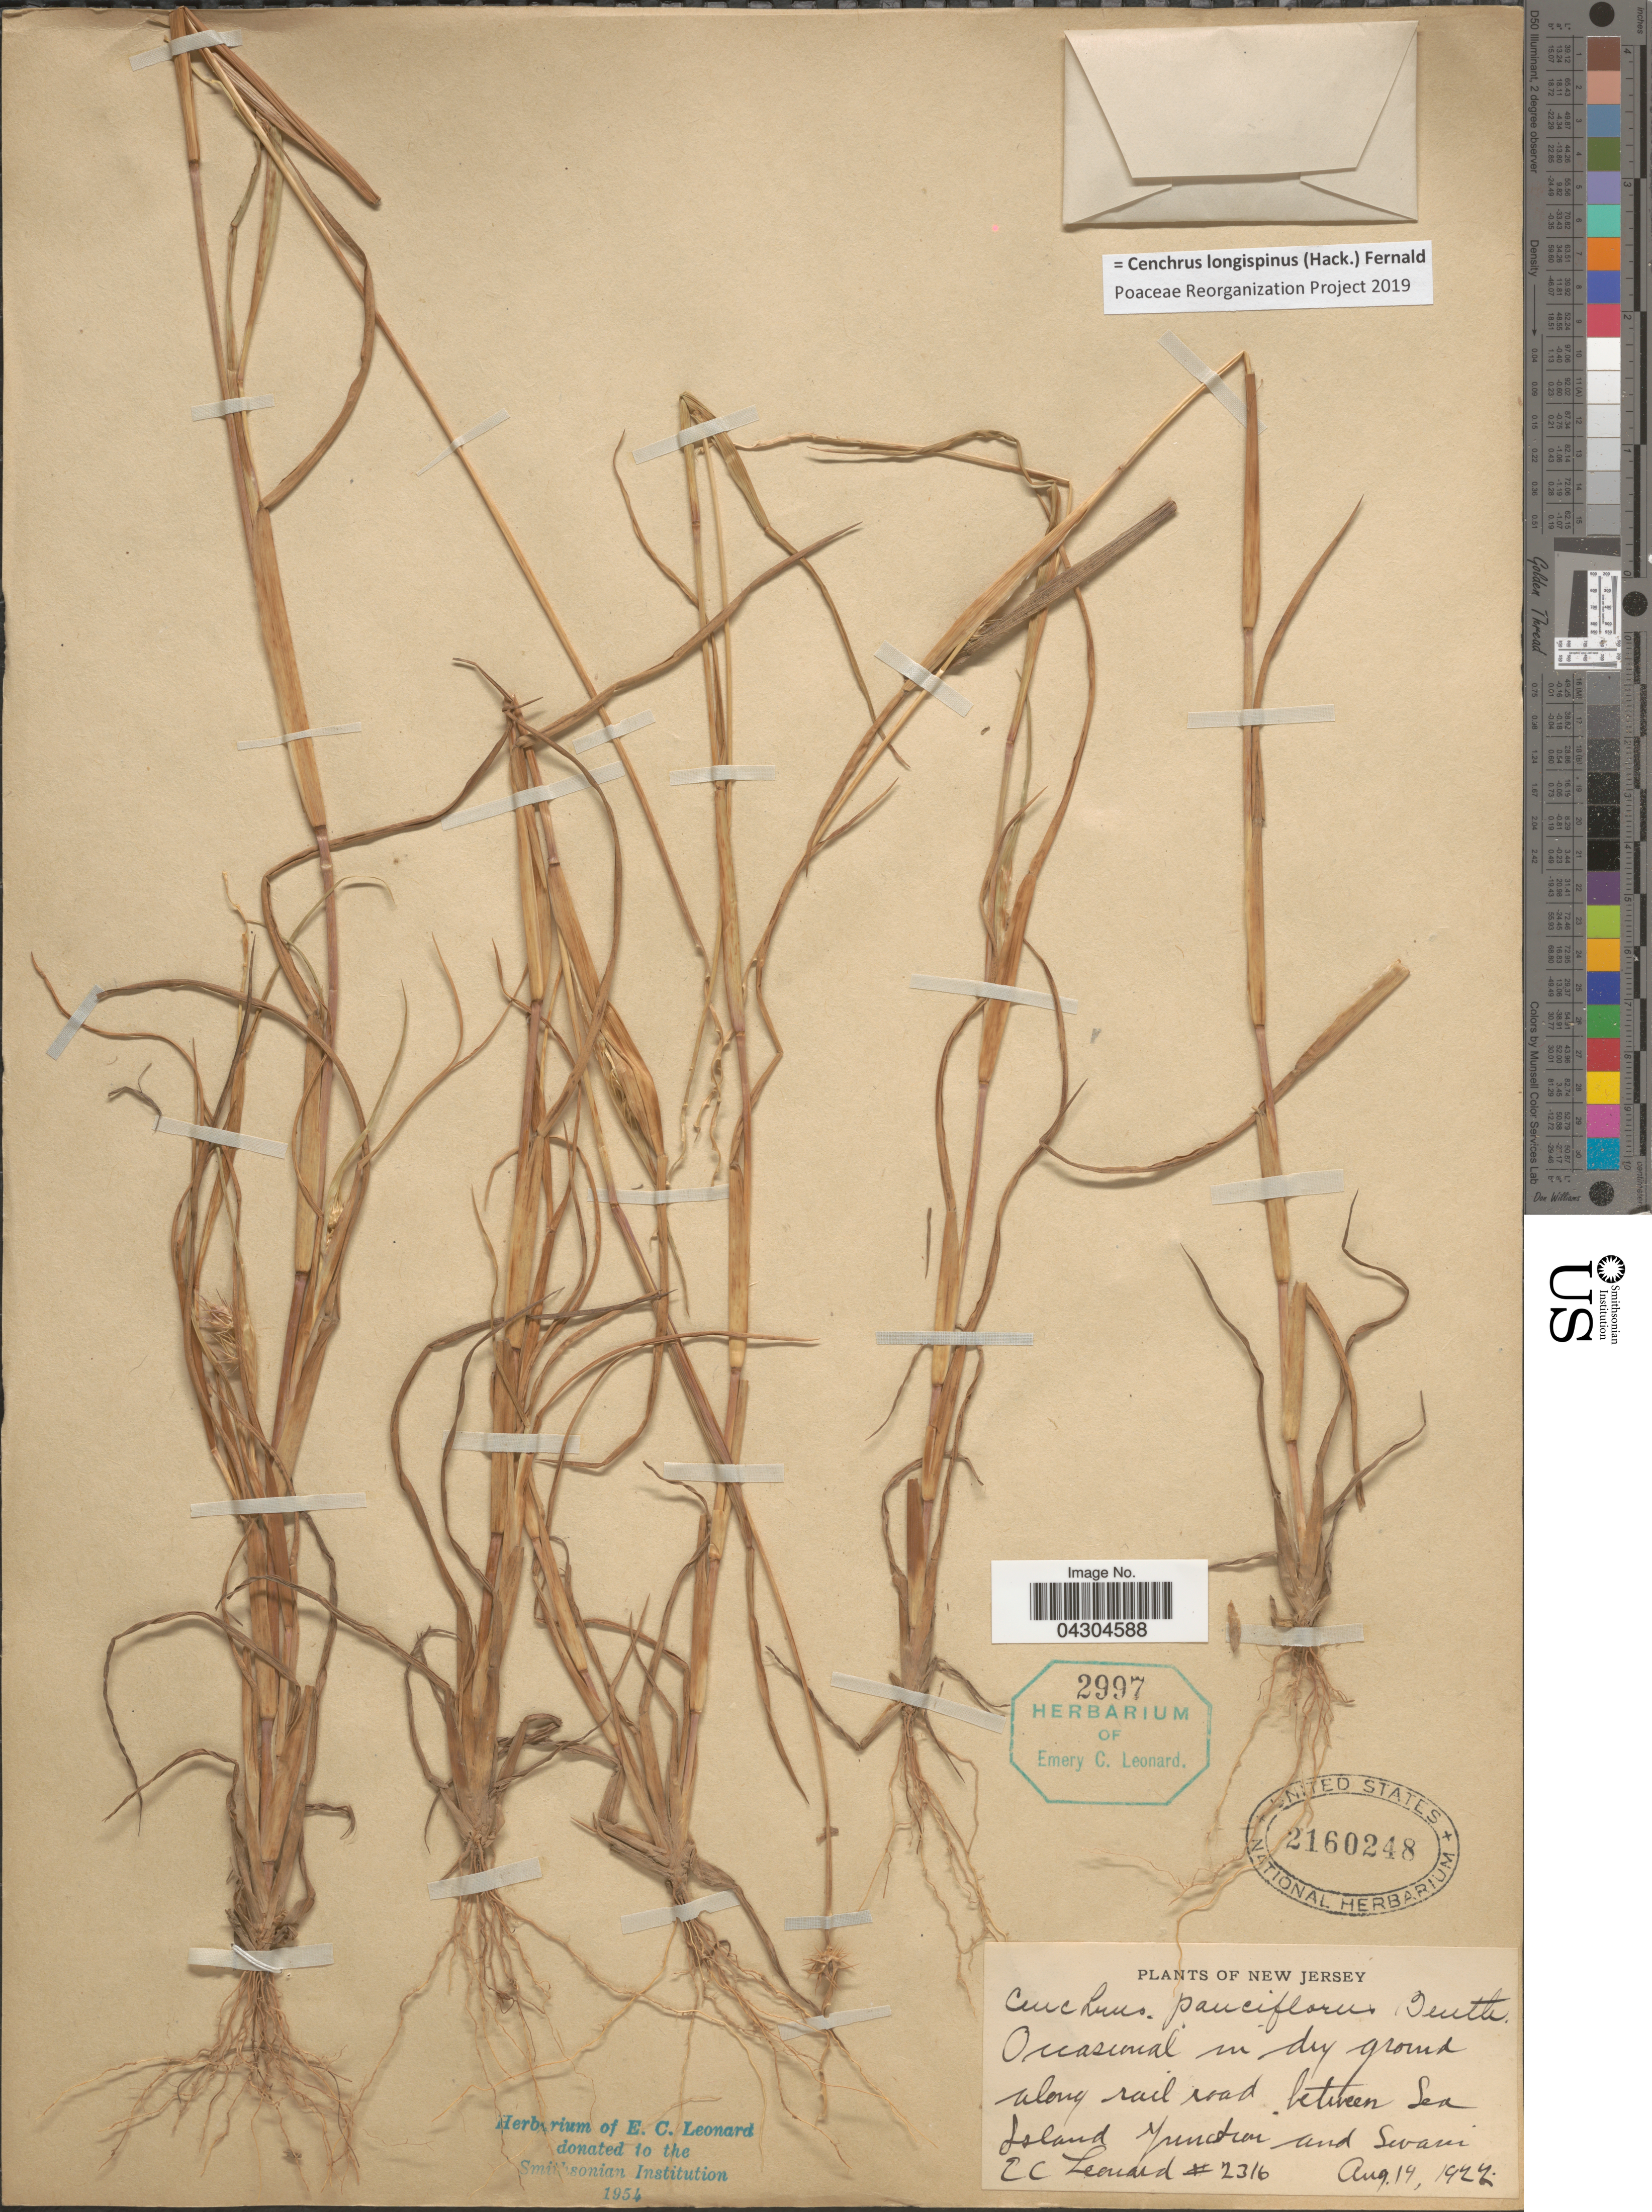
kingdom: Plantae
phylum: Tracheophyta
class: Liliopsida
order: Poales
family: Poaceae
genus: Cenchrus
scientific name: Cenchrus longispinus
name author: (Hack.) Fernald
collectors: E. C. Leonard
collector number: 2316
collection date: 1922-08-19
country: United States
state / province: New Jersey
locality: Occasional in dry ground along railroad between Sea Island Junction and Swain.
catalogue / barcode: US 2160248